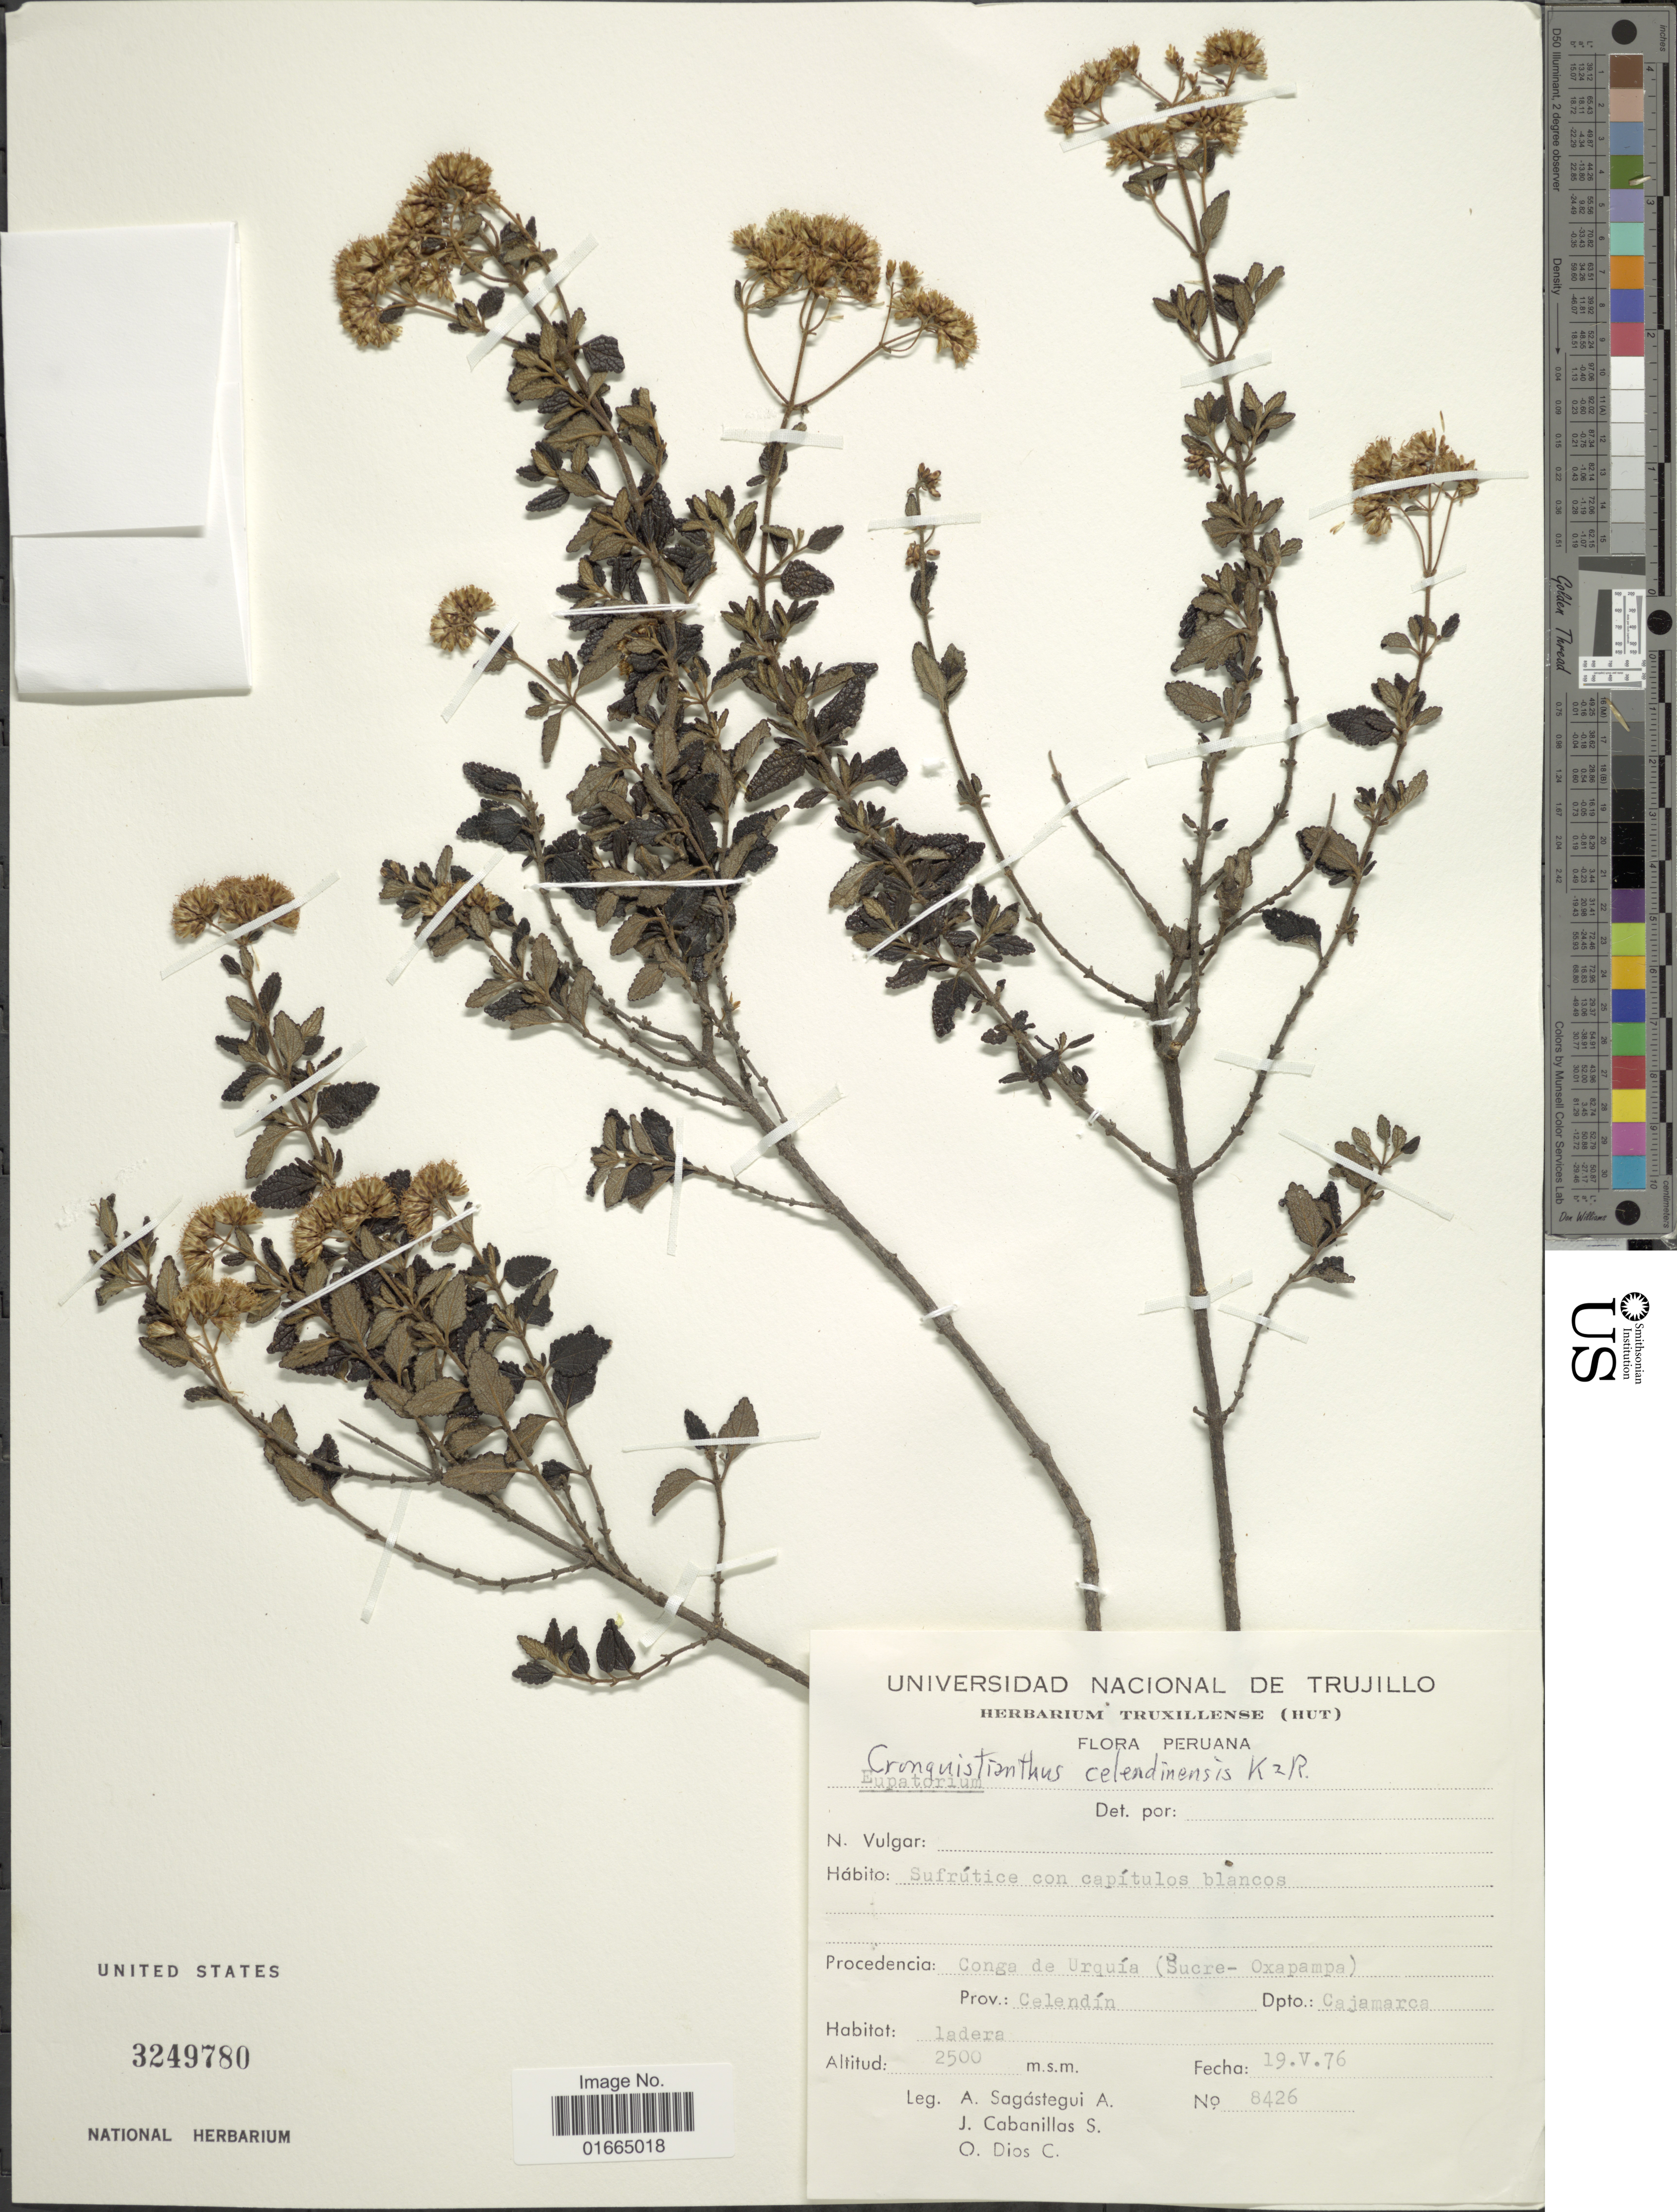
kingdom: Plantae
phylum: Tracheophyta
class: Magnoliopsida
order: Asterales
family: Asteraceae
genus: Cronquistianthus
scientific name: Cronquistianthus celendinensis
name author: R.M. King & H. Rob.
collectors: A. Sagástegui A., J. Cabanillas S. & O. Dios C.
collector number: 8426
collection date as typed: Transcribed d/m/y: 19/5/76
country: Peru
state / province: Cajamarca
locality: Conga de Urquía (Sucre-Oxapampa). Prov.: Celendín. Dpto.: Cajamarca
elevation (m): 2500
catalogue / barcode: US 3249780